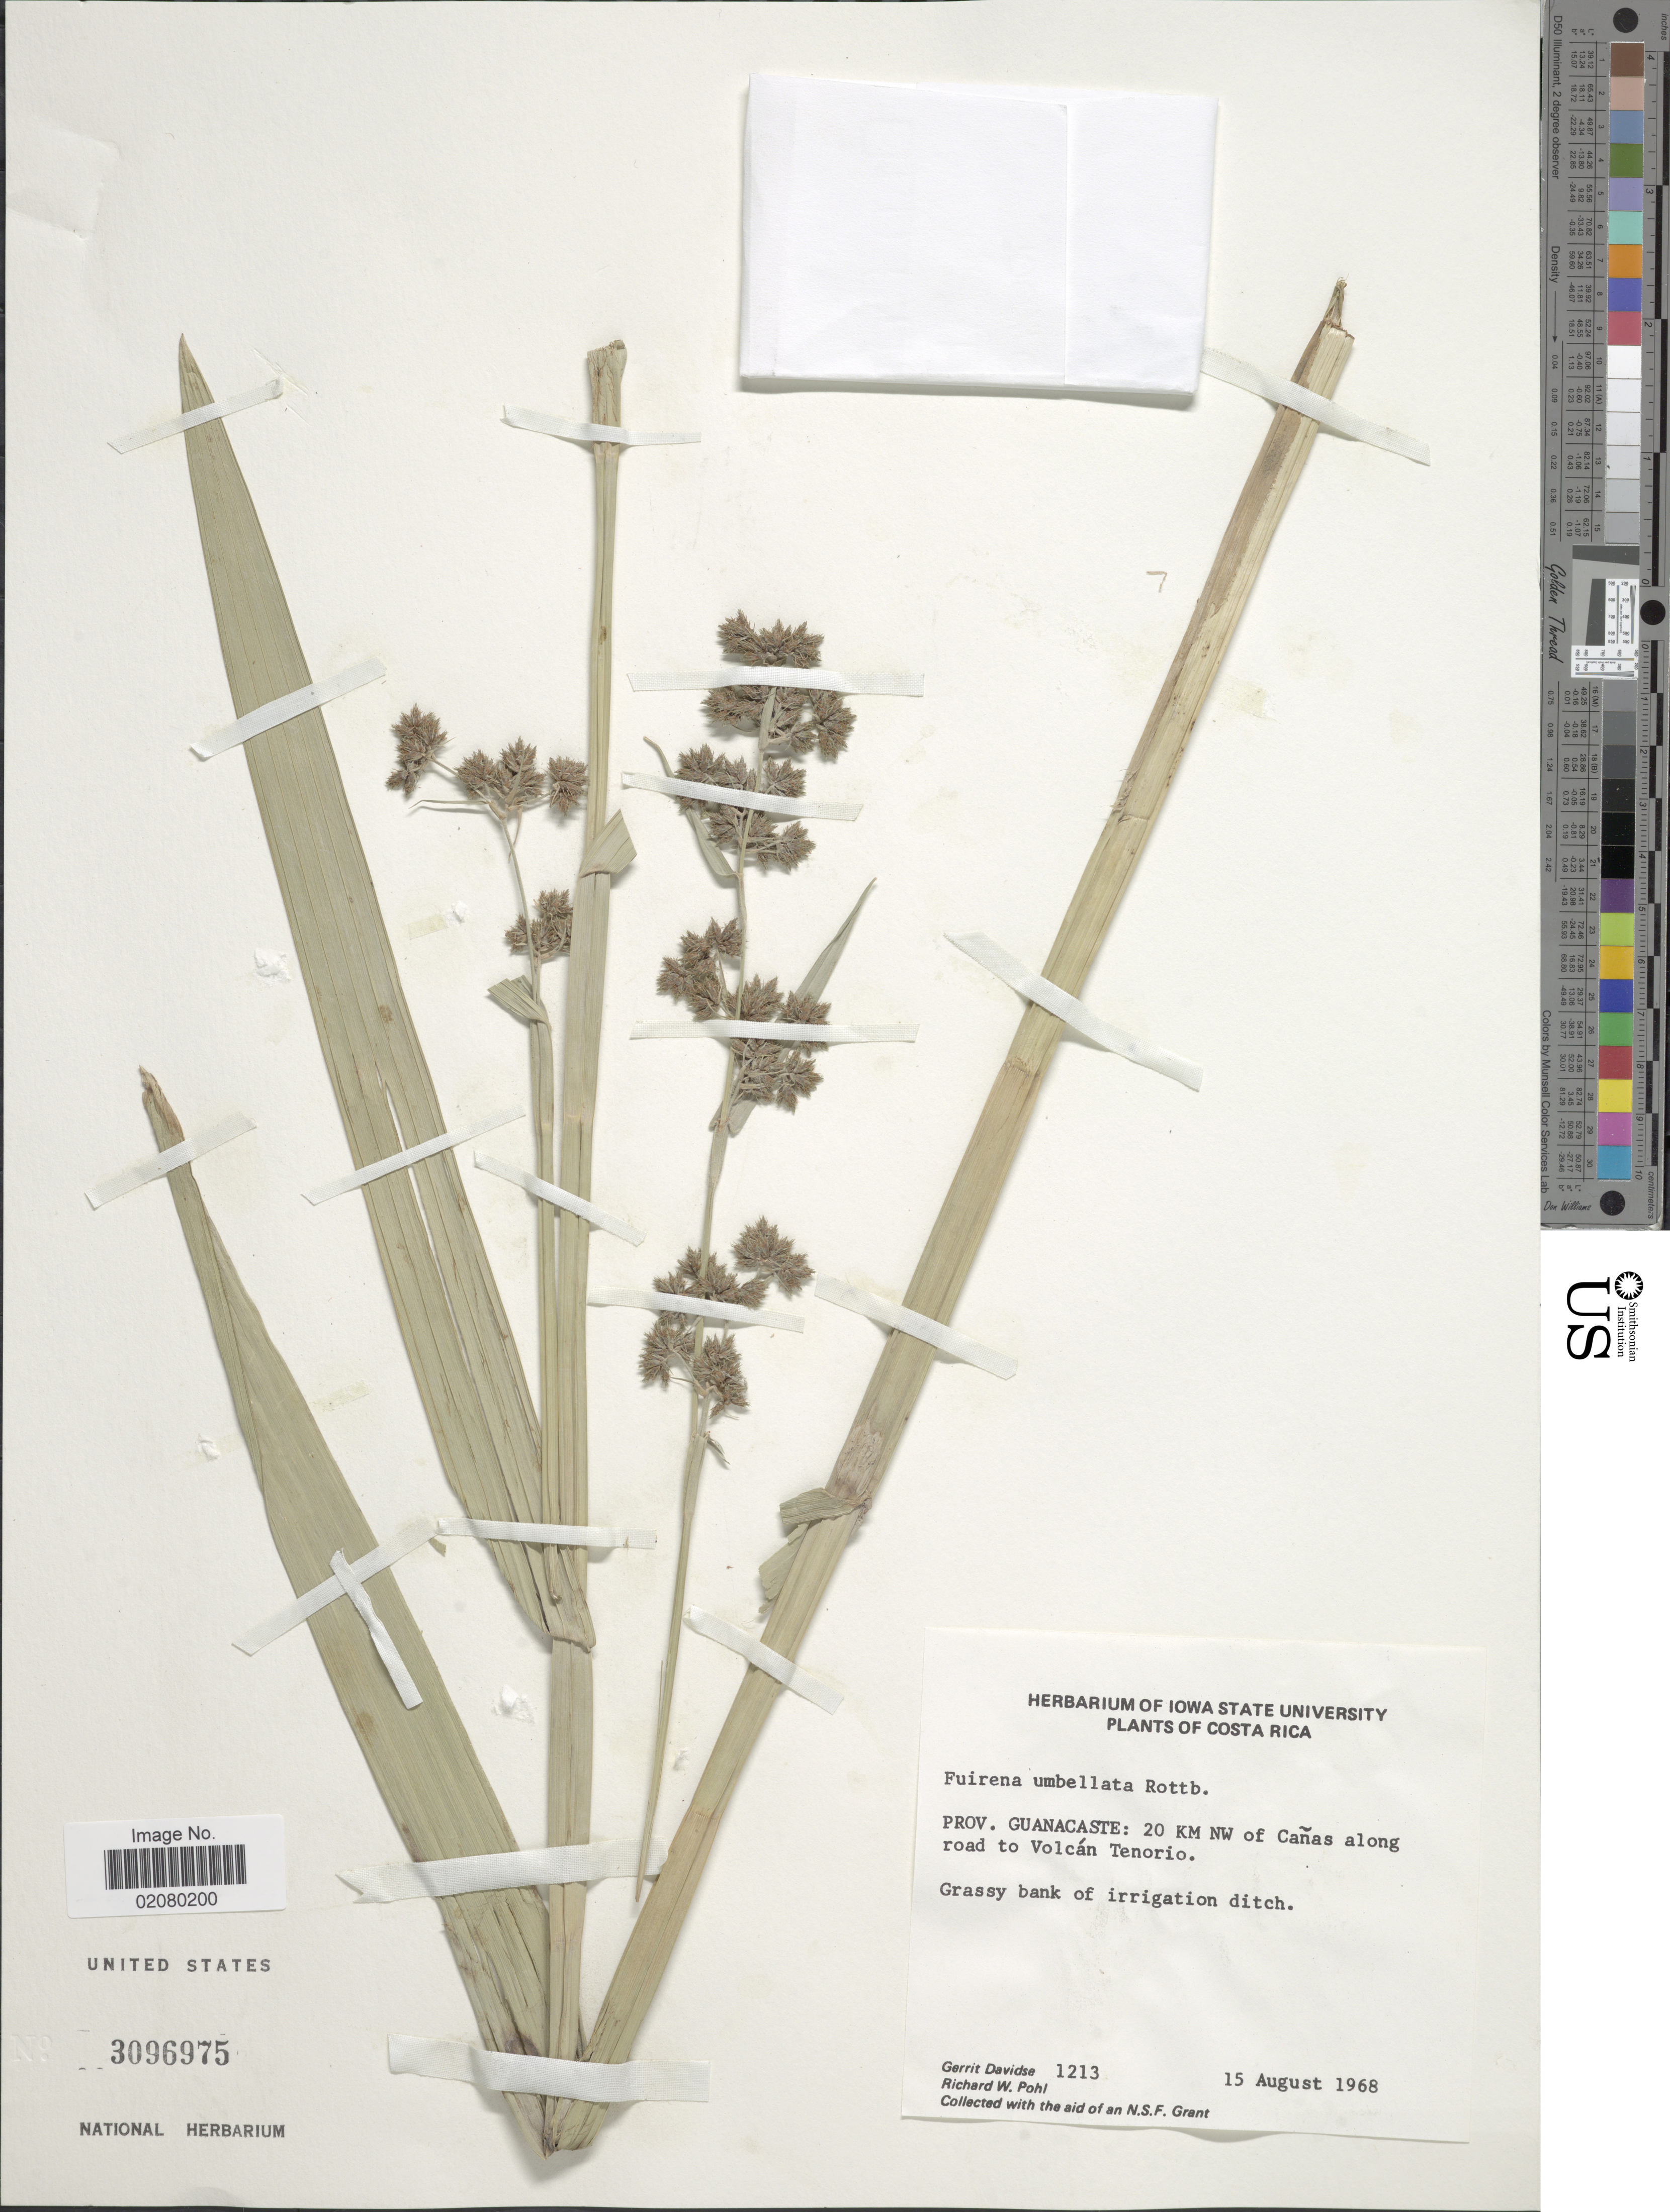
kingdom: Plantae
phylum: Tracheophyta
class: Liliopsida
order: Poales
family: Cyperaceae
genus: Fuirena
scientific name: Fuirena umbellata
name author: Rottb.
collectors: G. Davidse & R. W. Pohl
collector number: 1213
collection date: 1968-08-15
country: Costa Rica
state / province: Guanacaste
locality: Prov. Guanacaste: 20 KM NW of Canas along road to Volcan Tenorio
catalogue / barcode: US 3096975